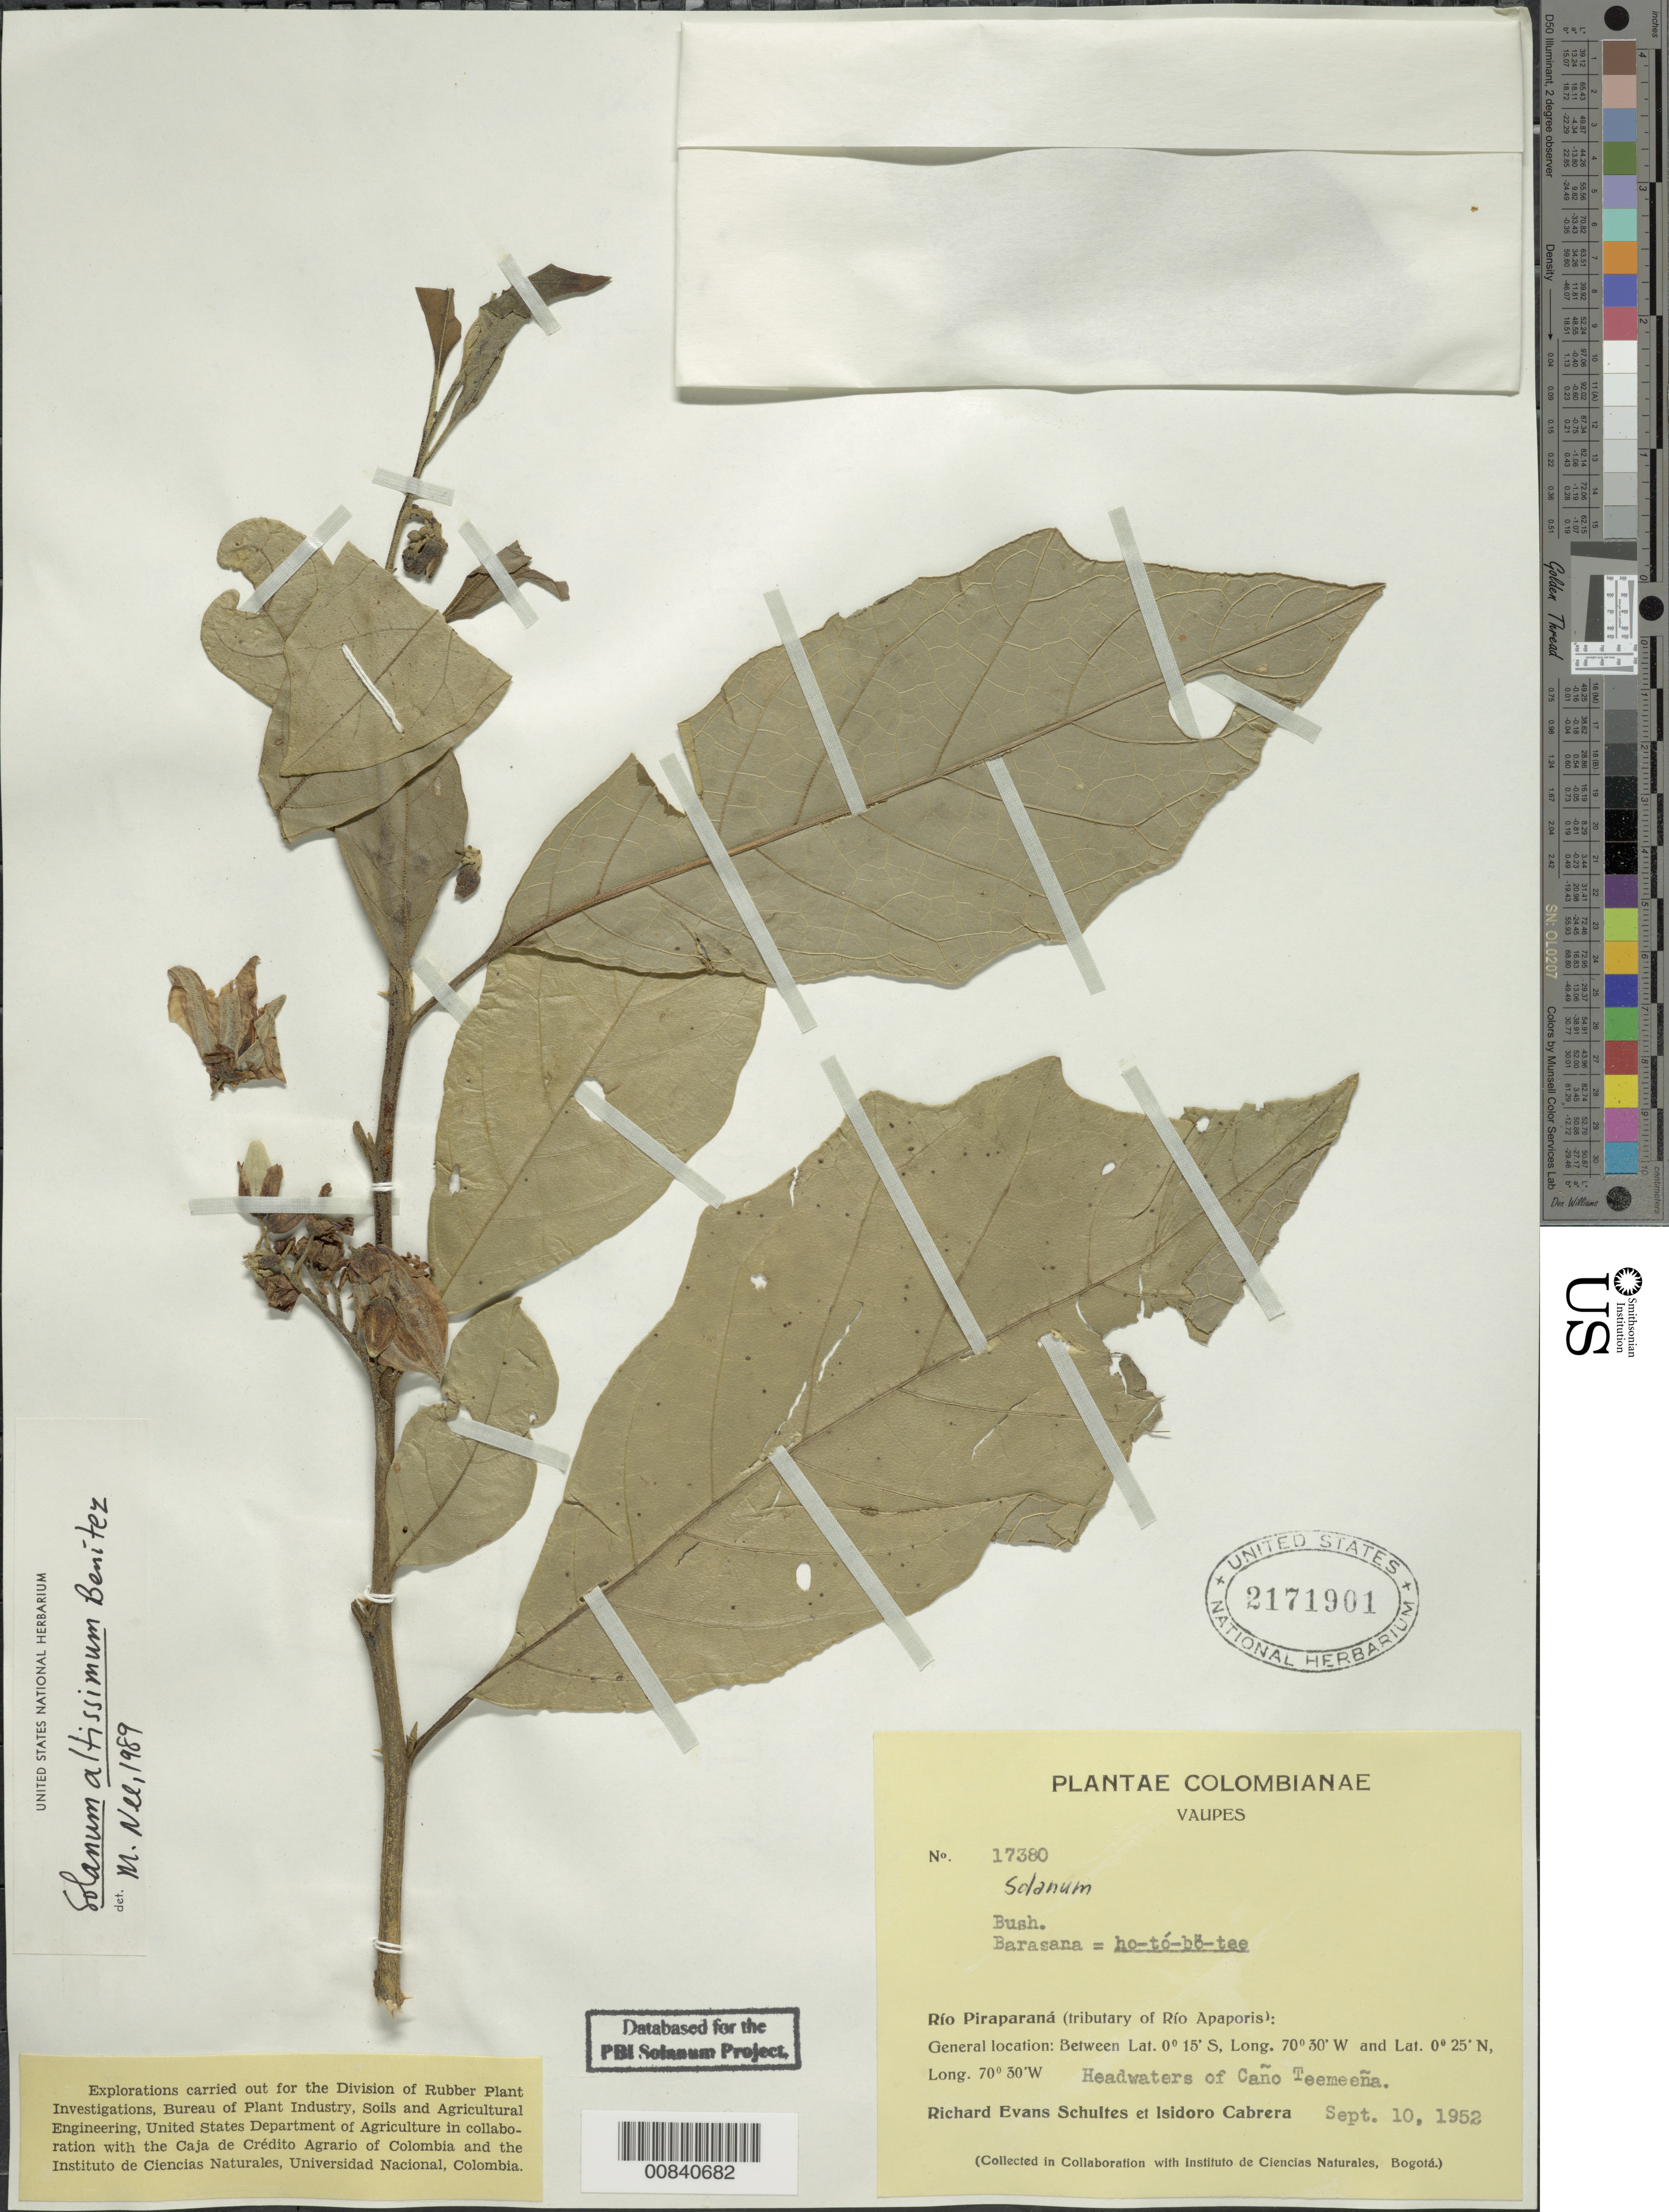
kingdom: Plantae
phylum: Tracheophyta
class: Magnoliopsida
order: Solanales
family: Solanaceae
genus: Solanum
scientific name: Solanum altissimum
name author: Pittier ex Benítez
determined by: Nee, Michael H.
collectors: R. E. Schultes & I. Cabrera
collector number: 17380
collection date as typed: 10 Sep 1952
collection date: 1952-09-10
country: Colombia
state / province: Vaupés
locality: Río Piraparaná (tributary of Río Apaporis). Headwaters of Caño Teemeeña.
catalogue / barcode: US 2171901